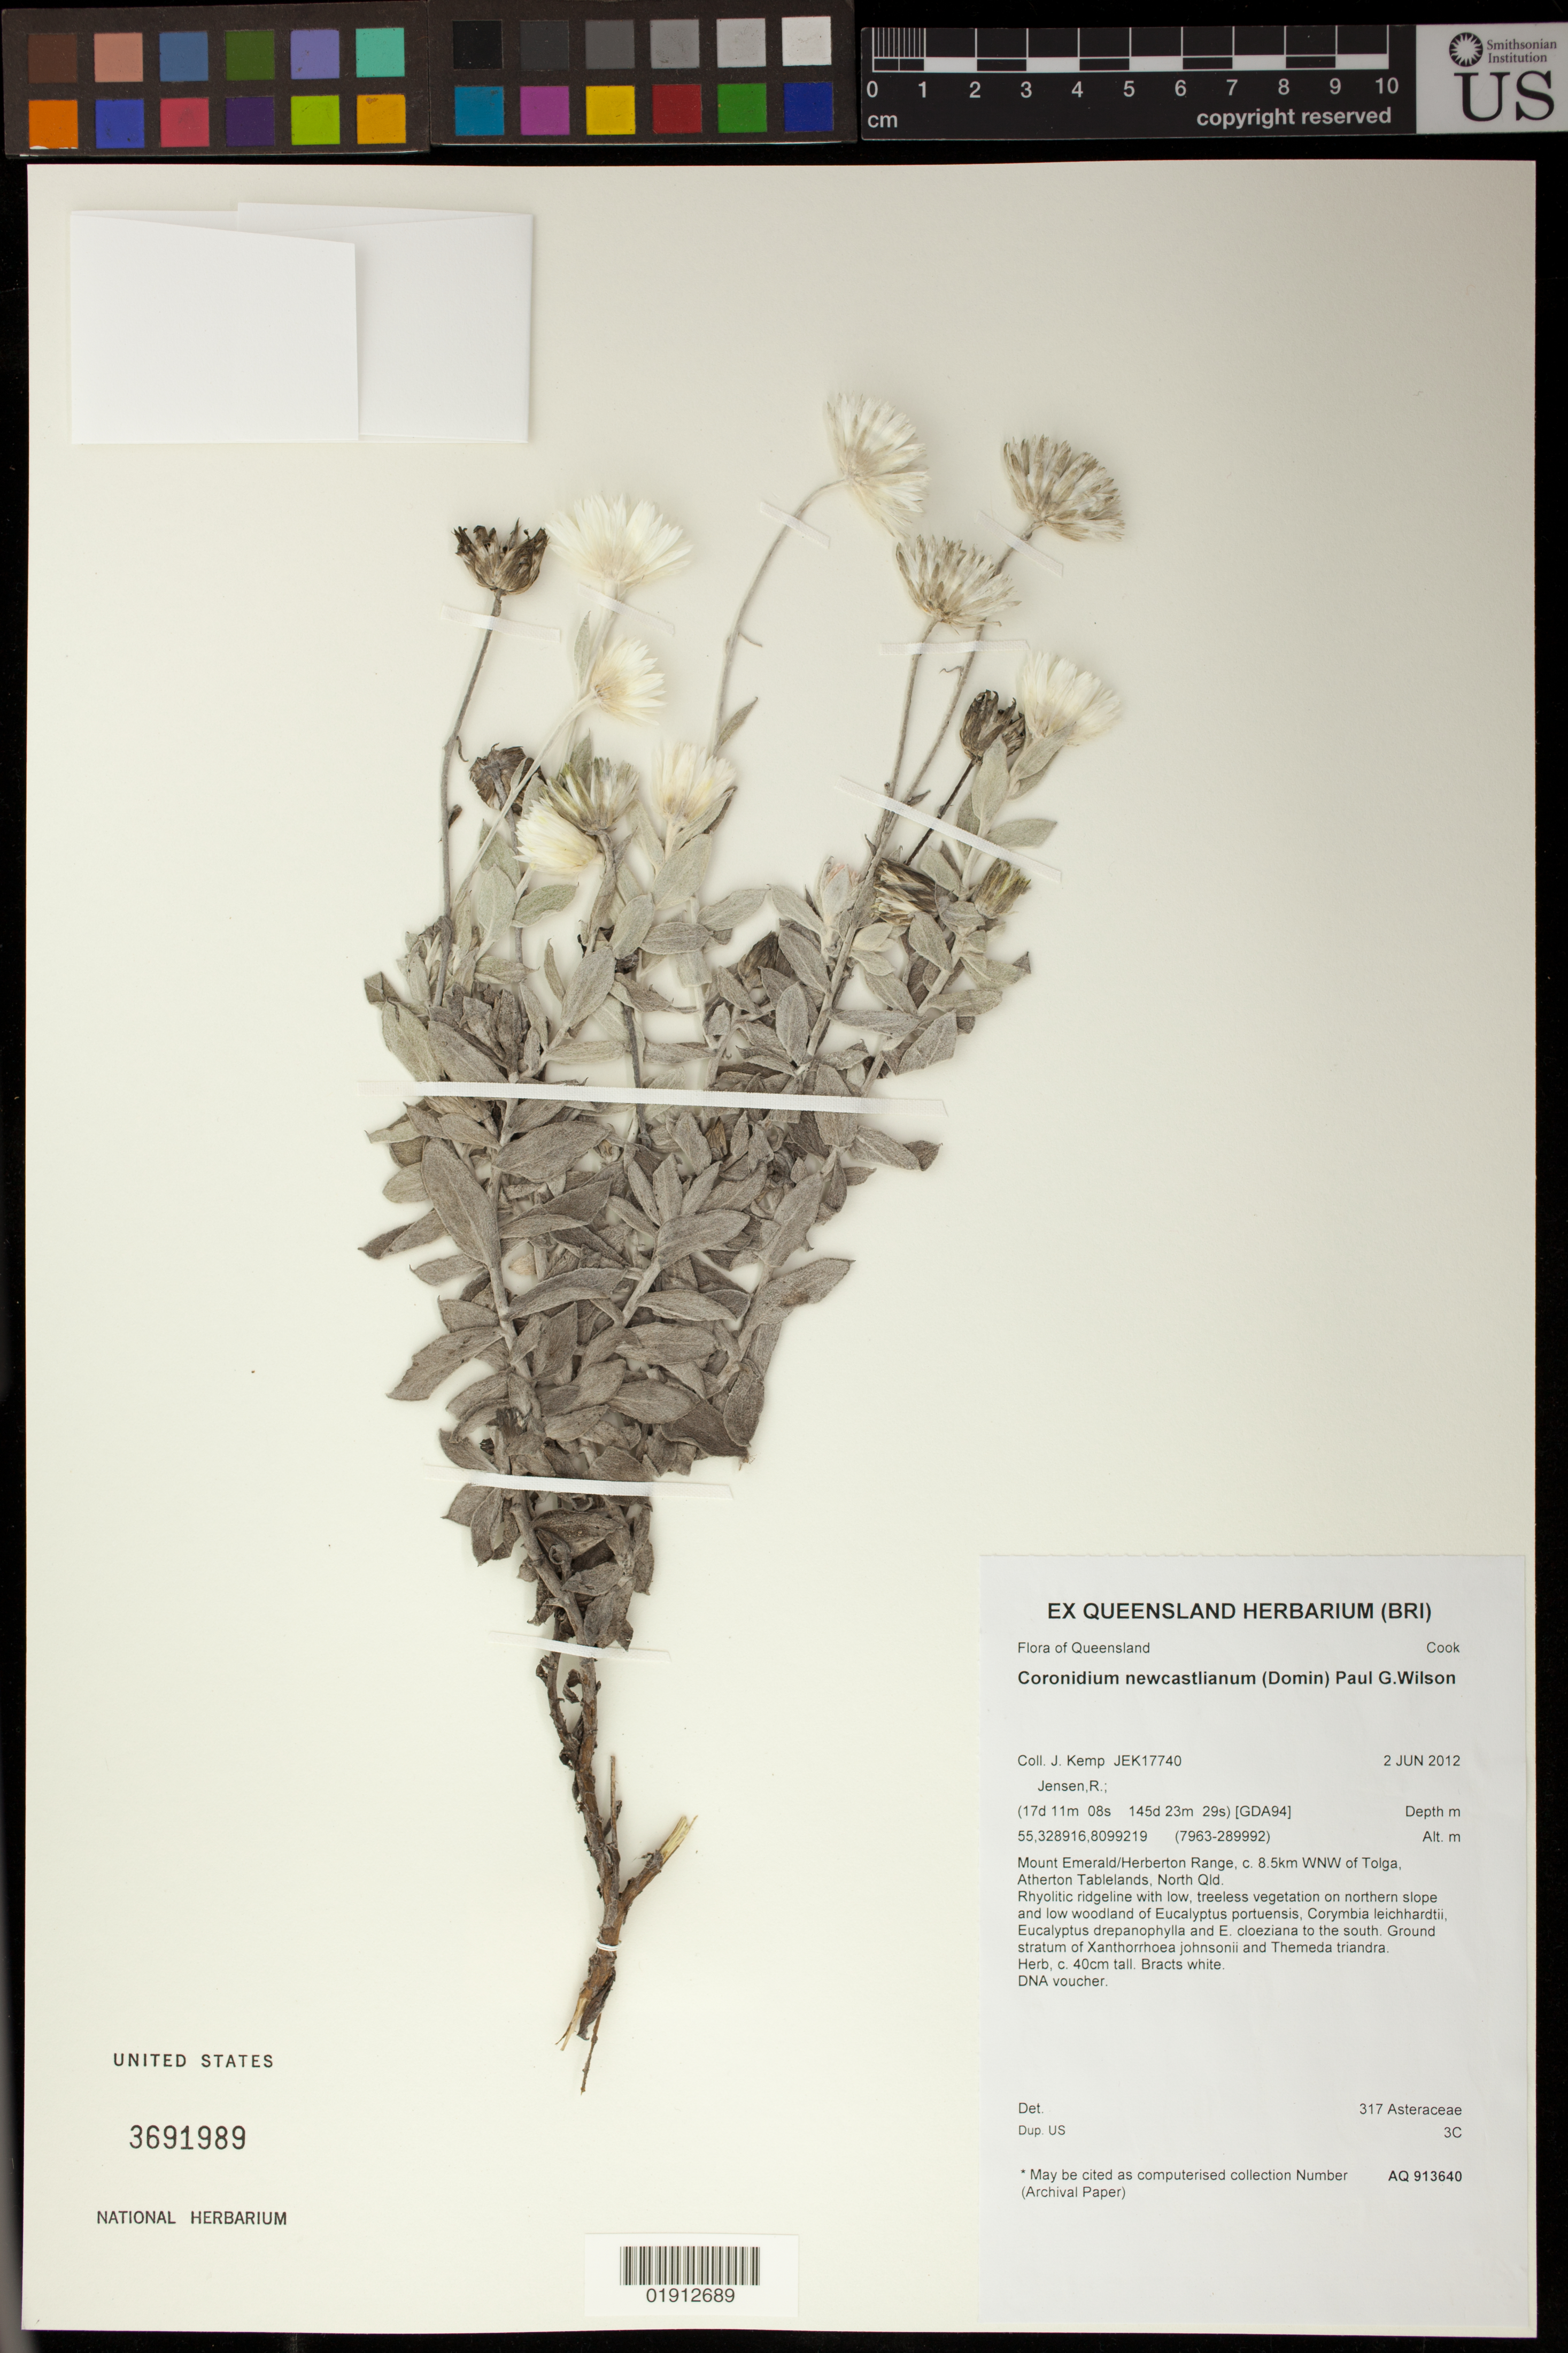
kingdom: Plantae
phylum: Tracheophyta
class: Magnoliopsida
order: Asterales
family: Asteraceae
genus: Coronidium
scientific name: Coronidium newcastlianum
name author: (Domin) Paul G. Wilson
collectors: J. Kemp & R. Jensen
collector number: JEK17740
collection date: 2012-06-02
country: Australia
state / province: Queensland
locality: Cook, Mount Emerald/Herberton Range, c. 8.5km WNW of Tolga, Atherton Tablelands, North Qld.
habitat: Rhyolitic ridgeline with low, treeless vegetation on northern slope and low woodland.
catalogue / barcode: US 3691989